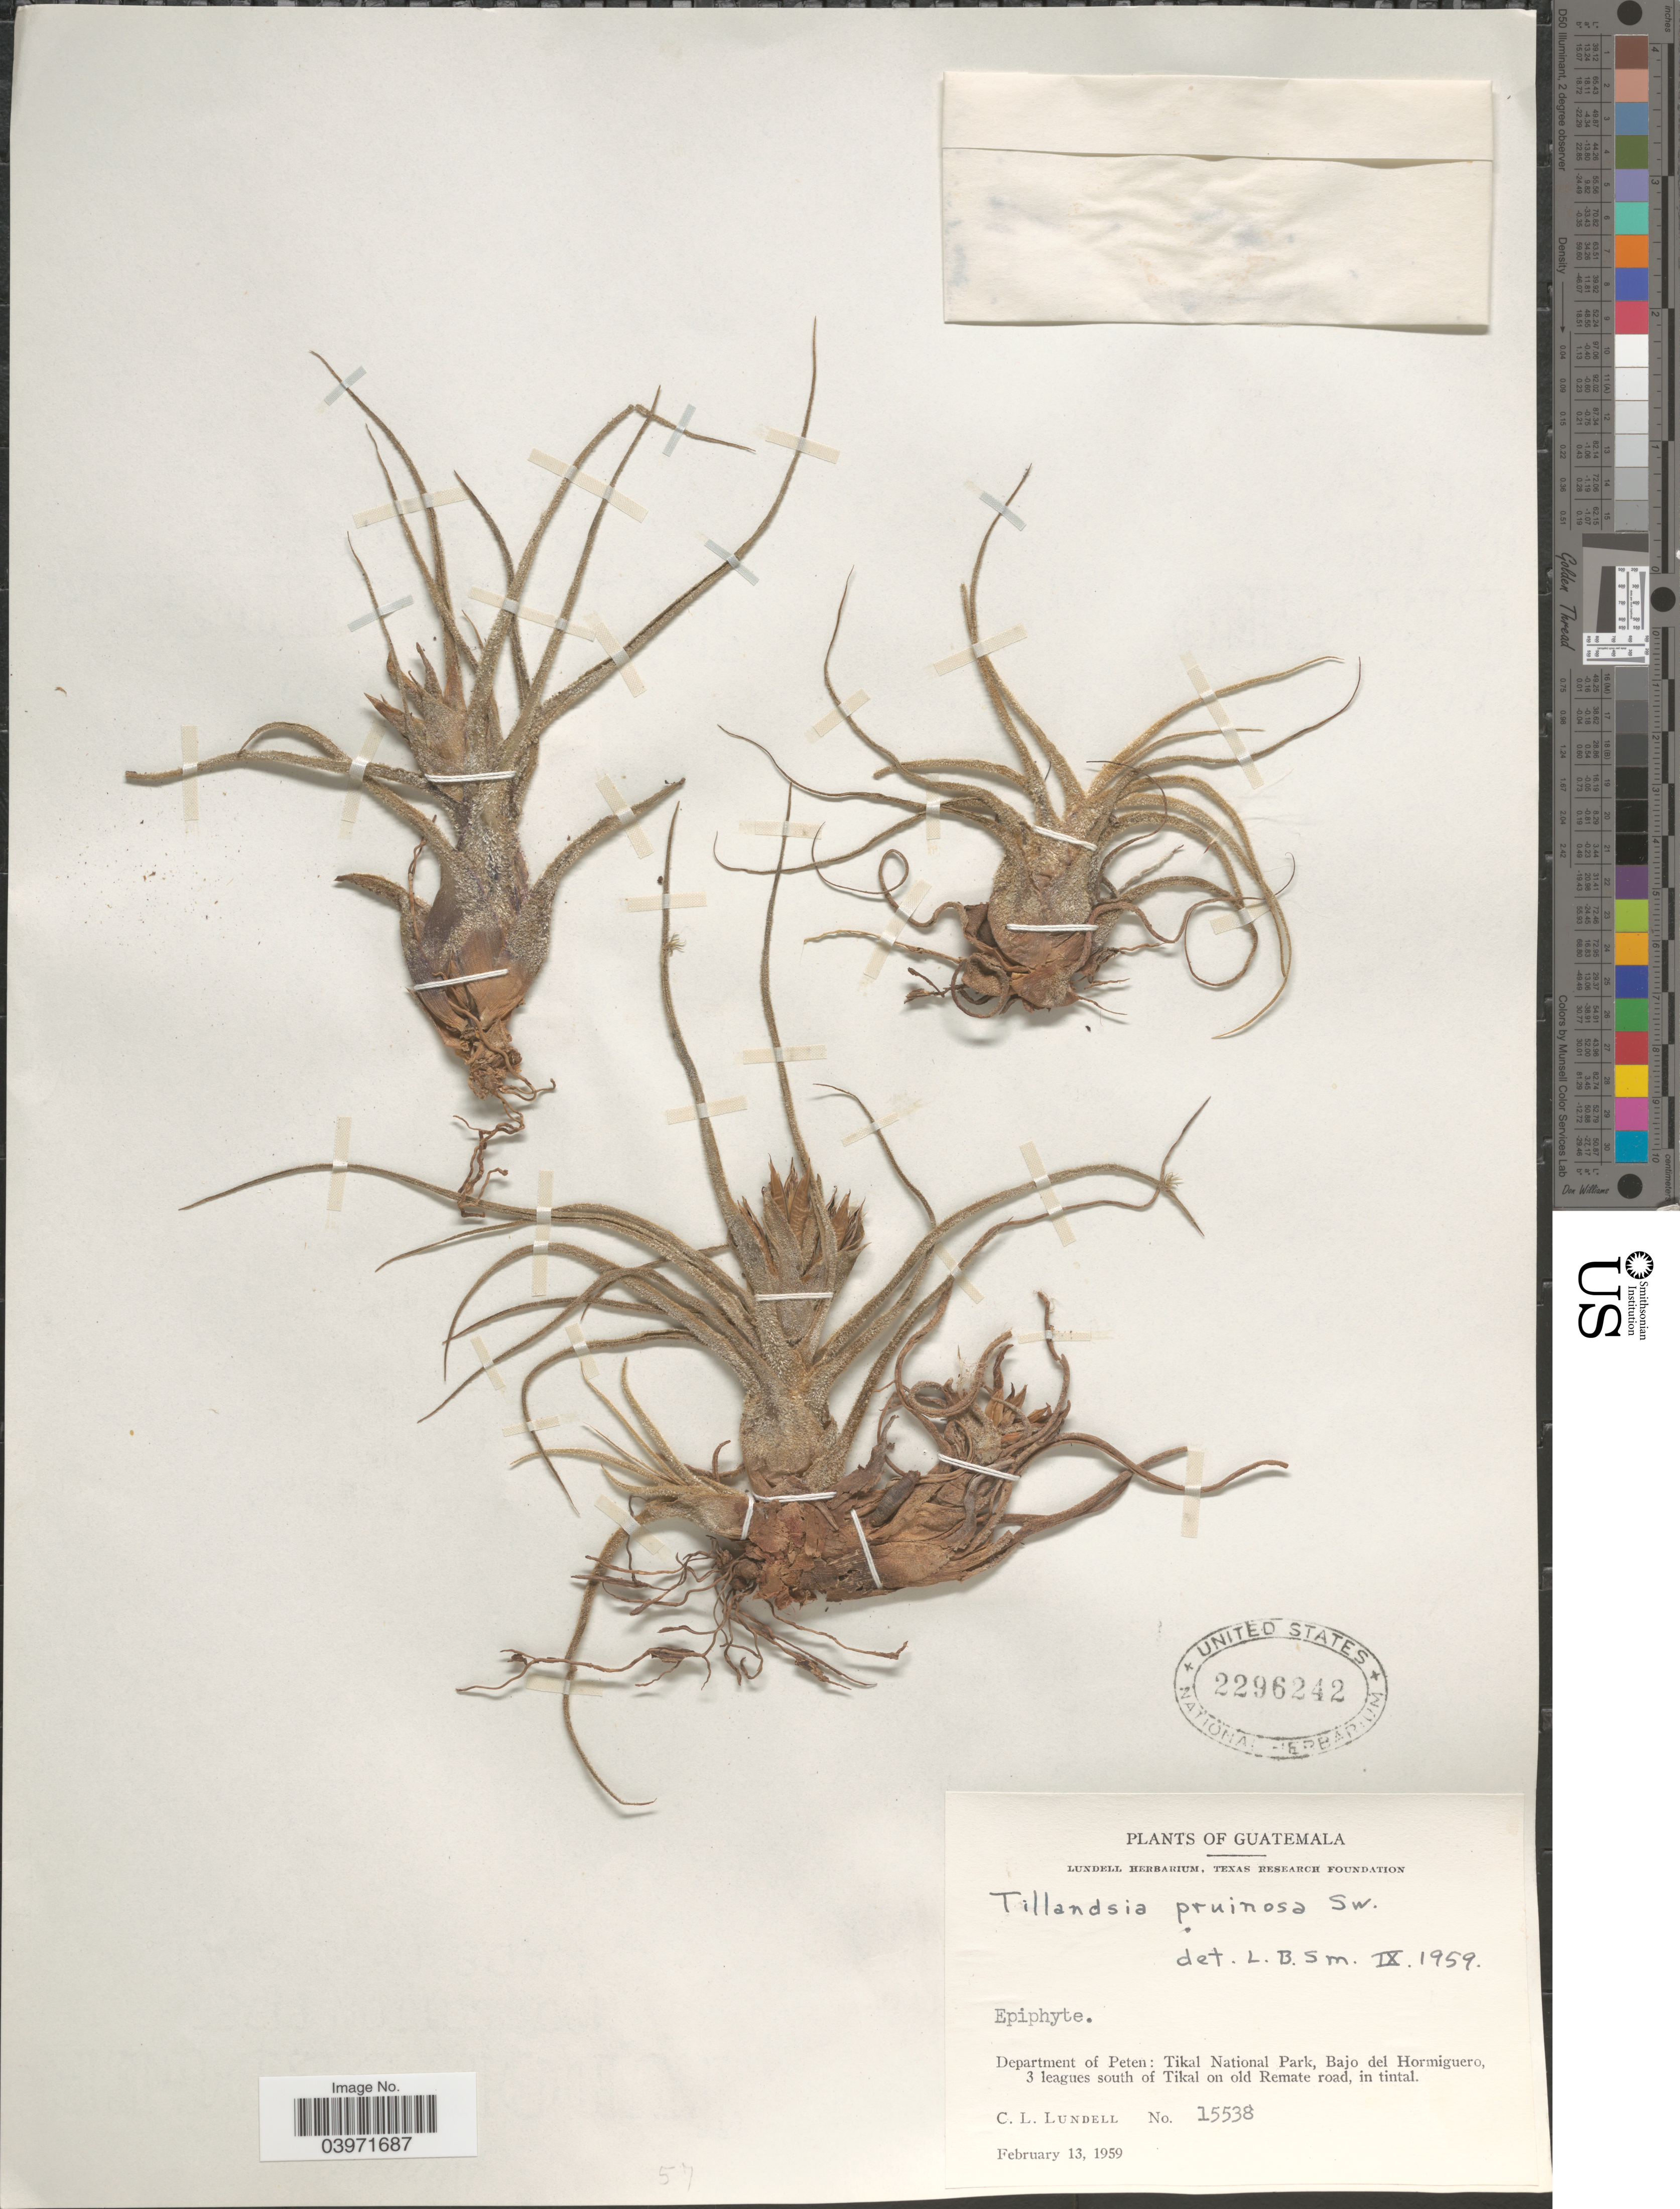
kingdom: Plantae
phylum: Tracheophyta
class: Liliopsida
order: Poales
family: Bromeliaceae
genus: Tillandsia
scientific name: Tillandsia pruinosa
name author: Sw.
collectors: C. L. Lundell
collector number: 15538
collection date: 1959-02-13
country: Guatemala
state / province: El Peten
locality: Department of Peten: Tikal National Park, Bajo del Hormiguero, 3 leagues south of Tikal on old Remate road, in tintal.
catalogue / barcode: US 2296242